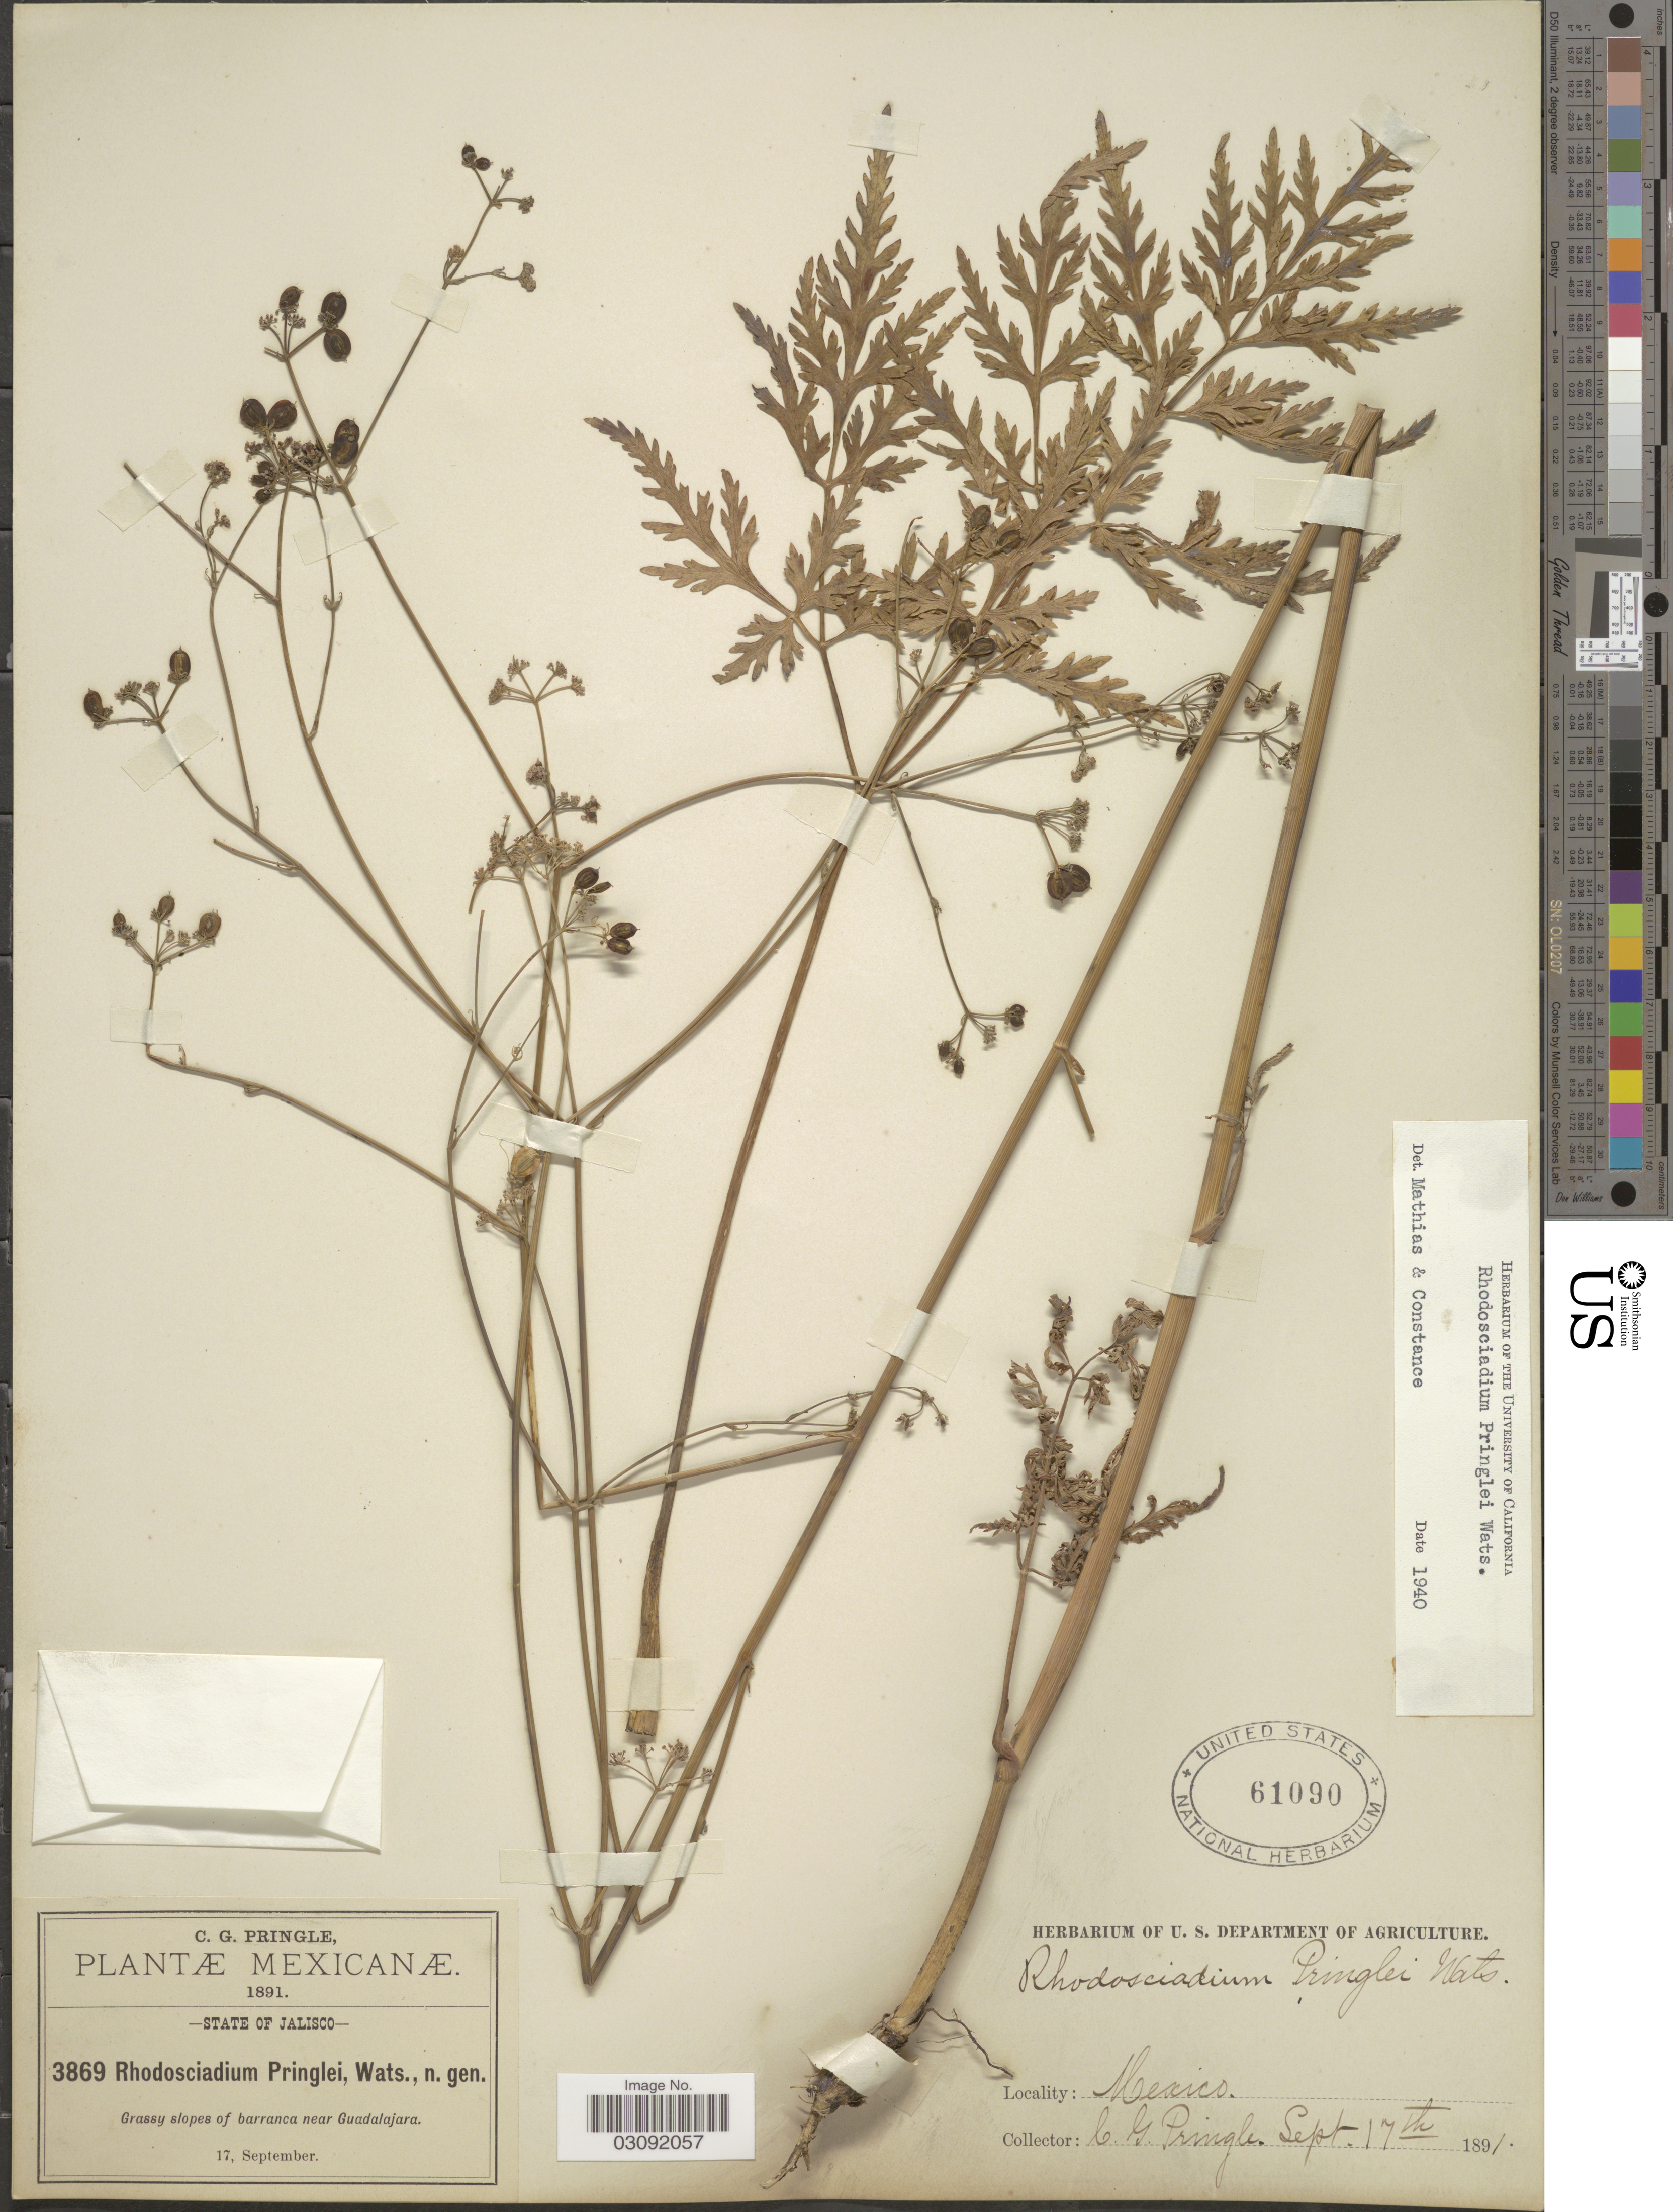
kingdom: Plantae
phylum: Tracheophyta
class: Magnoliopsida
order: Apiales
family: Apiaceae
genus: Rhodosciadium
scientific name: Rhodosciadium pringlei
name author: S. Watson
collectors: C. G. Pringle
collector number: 3869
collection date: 1891-09-17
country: Mexico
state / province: Jalisco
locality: Grassy slopes of barranca near Guadalajara.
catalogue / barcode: US 61090